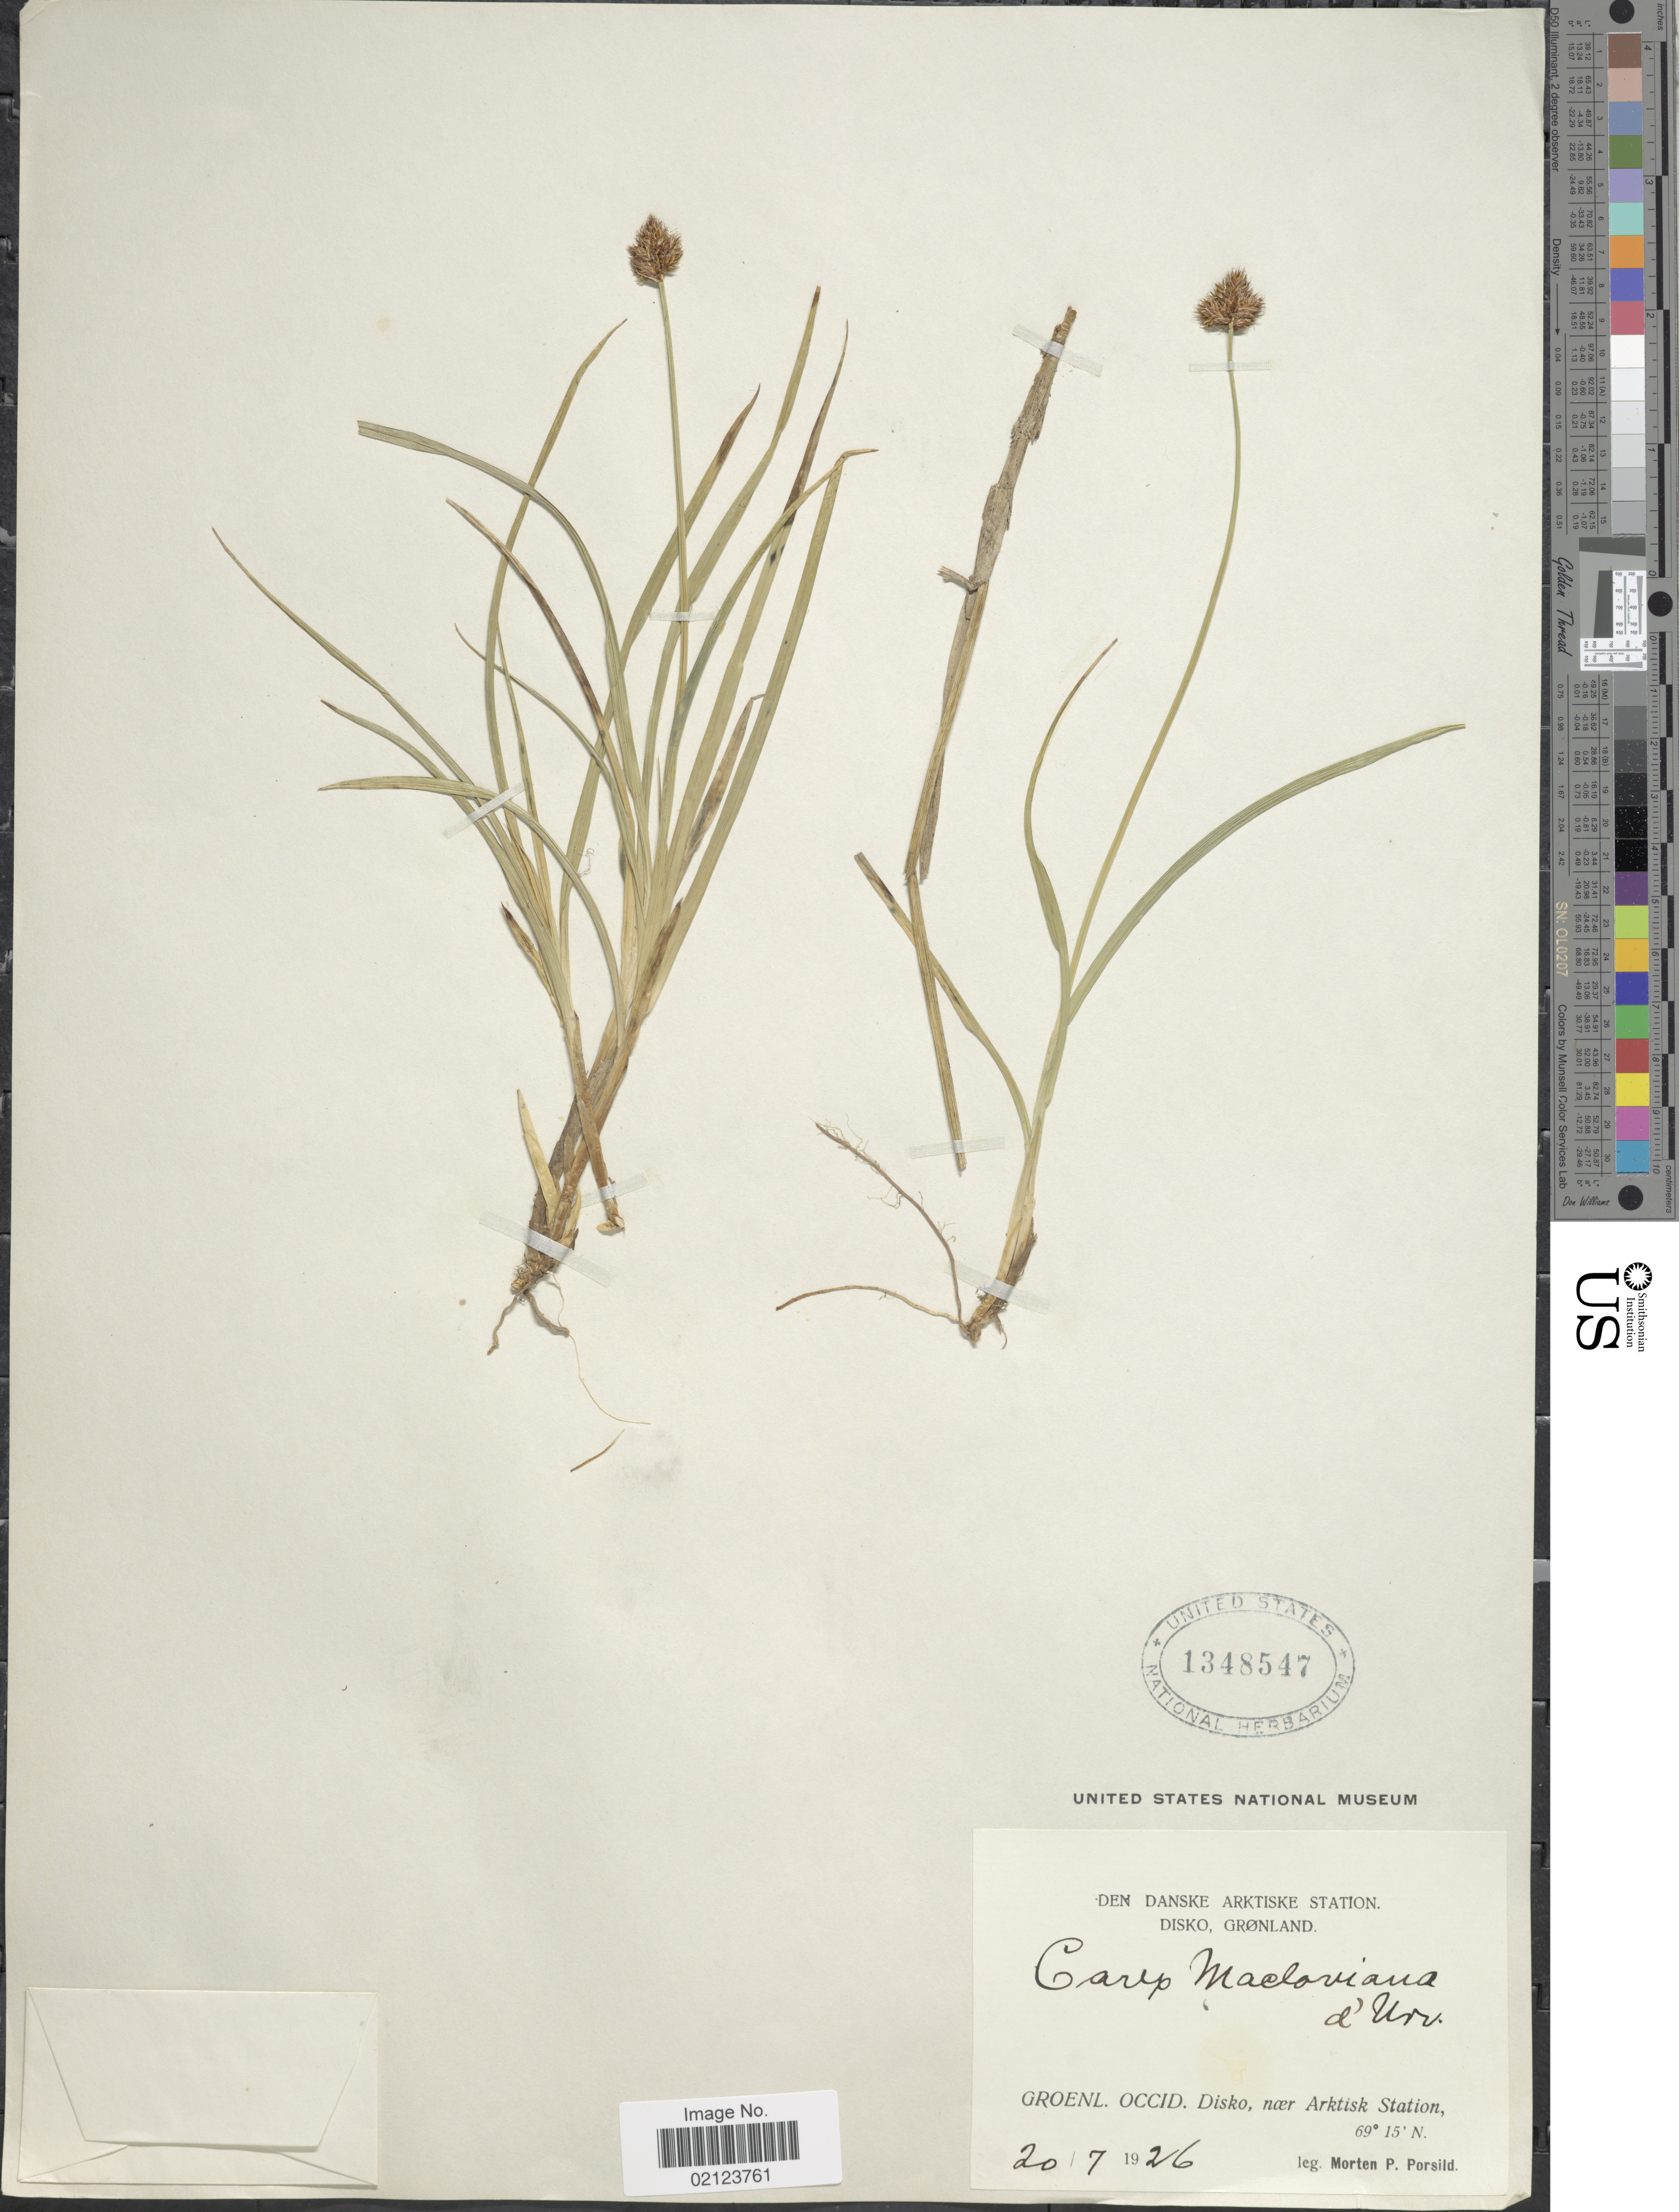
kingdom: Plantae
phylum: Tracheophyta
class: Liliopsida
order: Poales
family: Cyperaceae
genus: Carex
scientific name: Carex macloviana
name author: d'Urv.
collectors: M. P. Porsild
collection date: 1926-07-20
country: Greenland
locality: Den Danske Arktiske Station. Disko, Gronland. Groenl. Occid. Disko, near Arktisk Station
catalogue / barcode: US 1348547